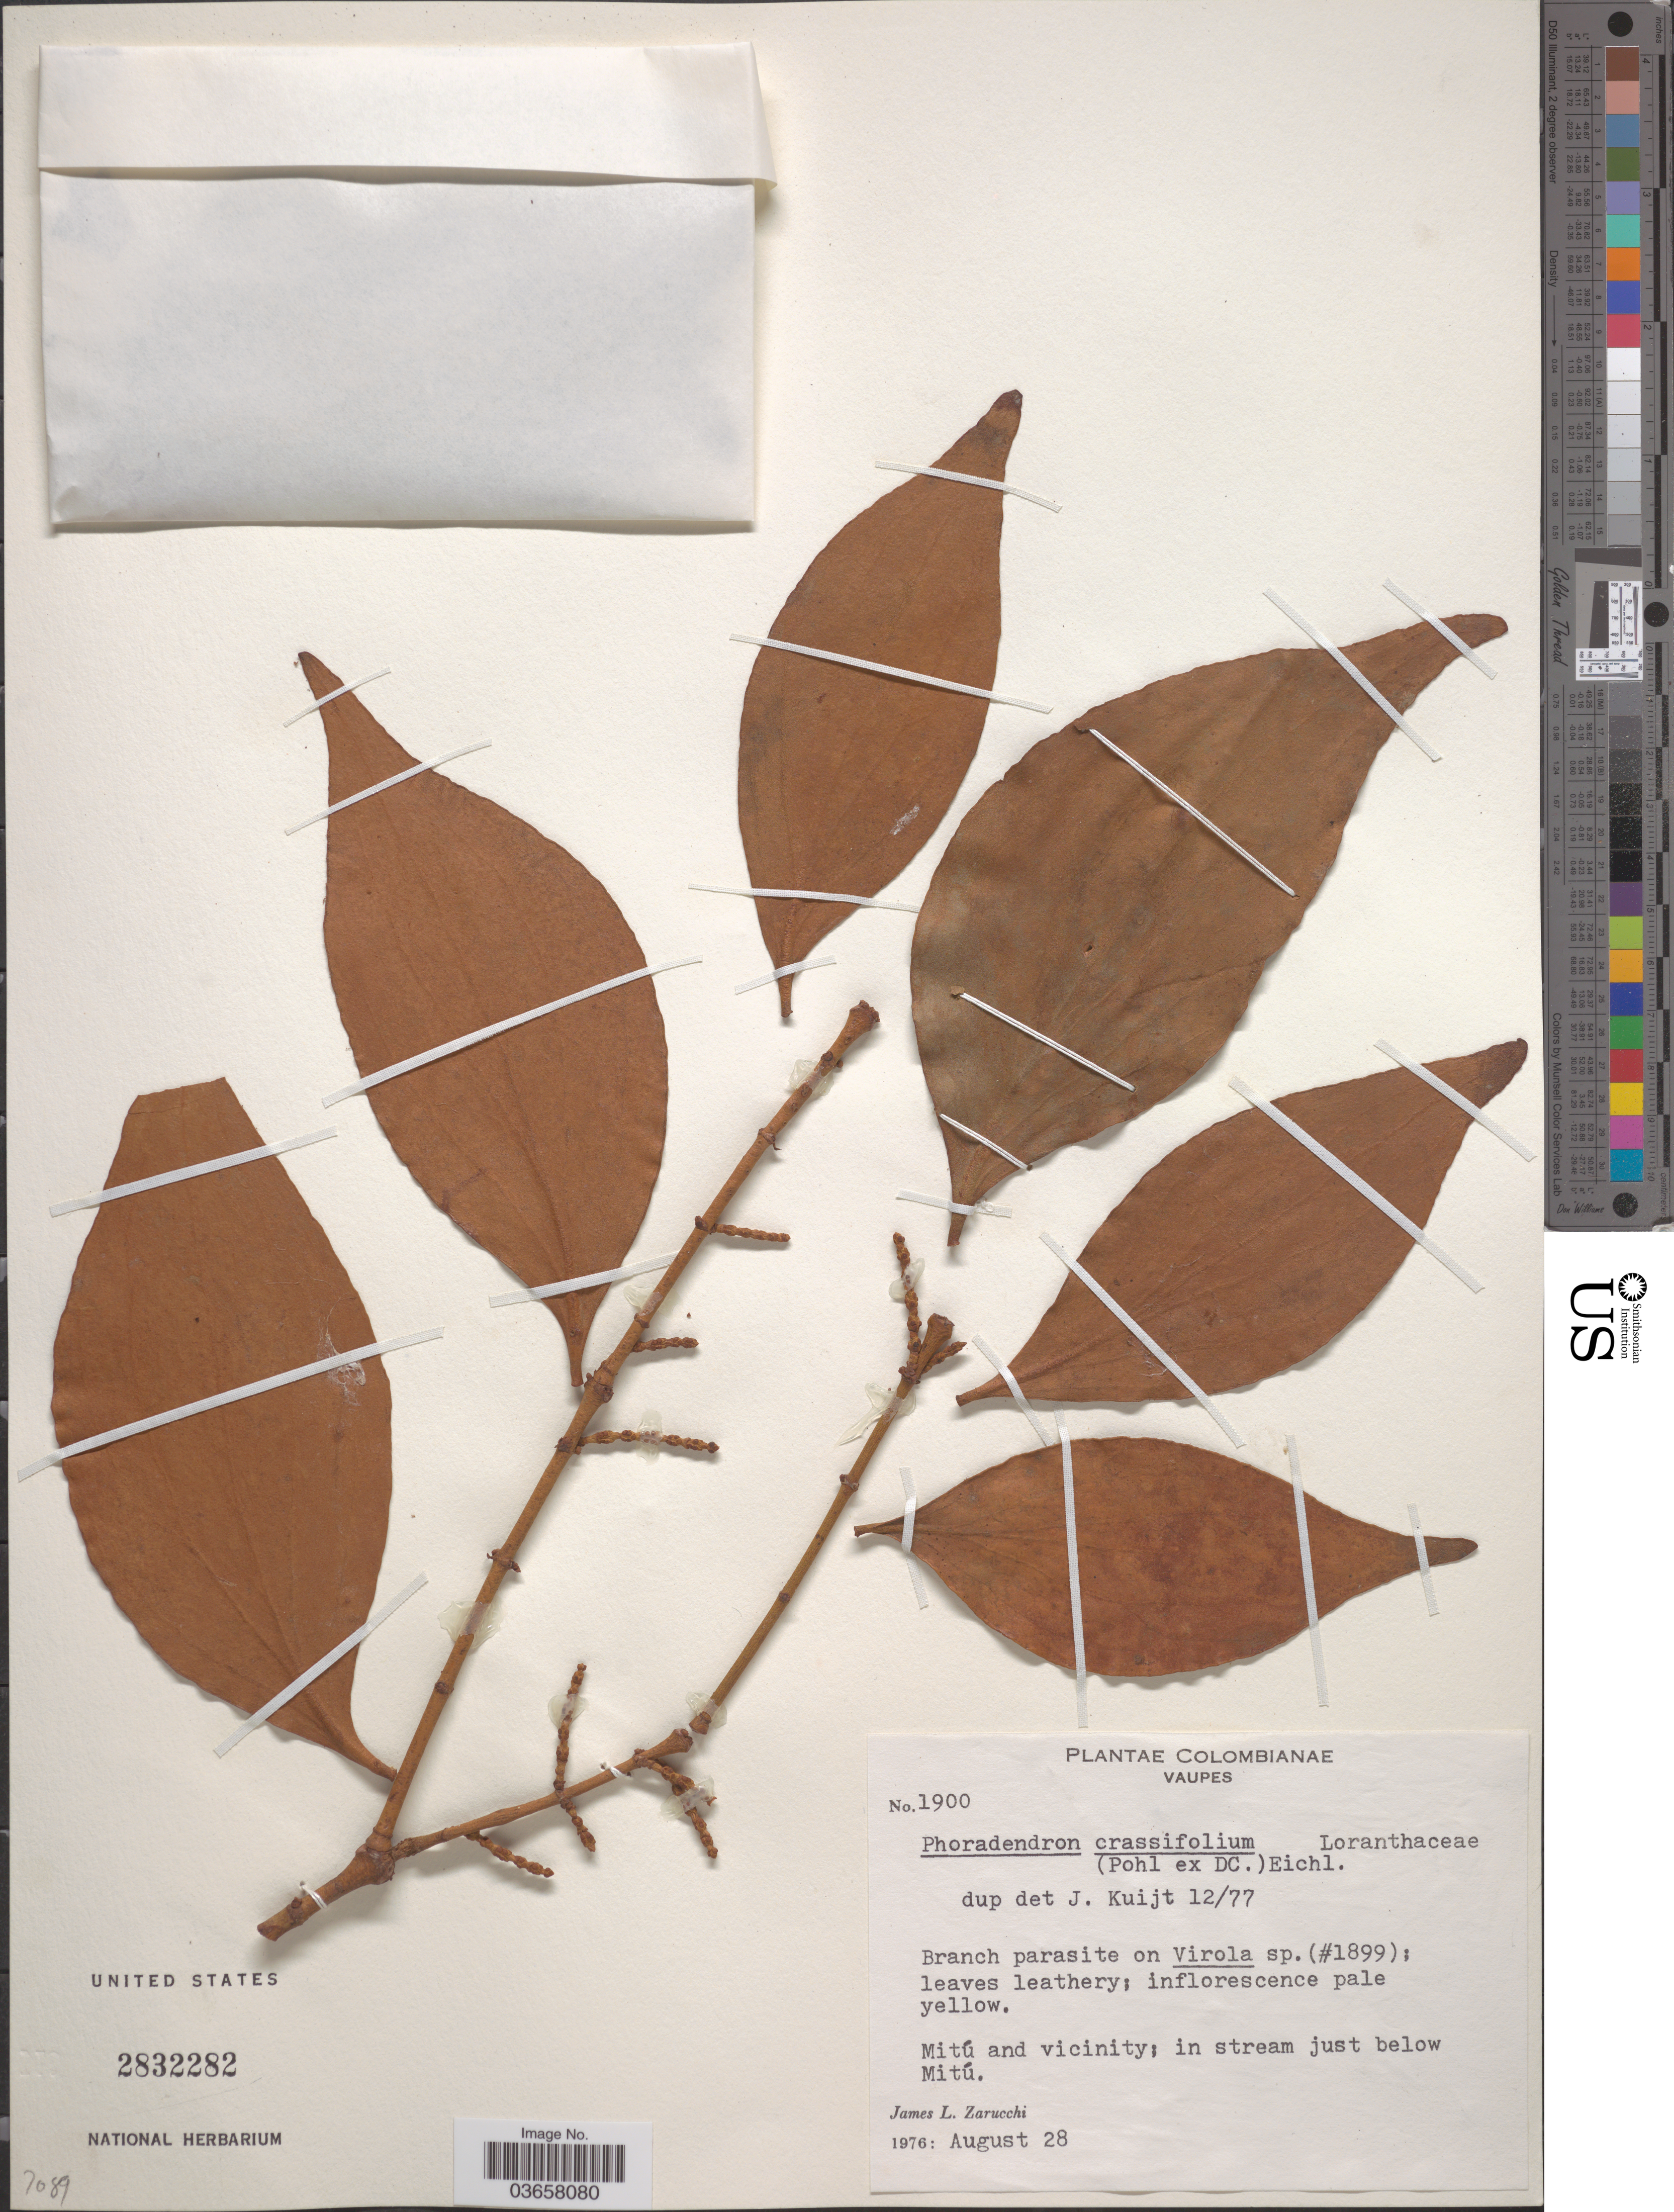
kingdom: Plantae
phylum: Tracheophyta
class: Magnoliopsida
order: Santalales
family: Viscaceae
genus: Phoradendron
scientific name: Phoradendron crassifolium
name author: (Pohl ex DC.) Eichler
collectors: J. L. Zarucchi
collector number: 1900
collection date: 1976-08-28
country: Colombia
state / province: Vaupés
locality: Mitú and vicinity; in stream just below Mitú.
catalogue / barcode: US 2832282